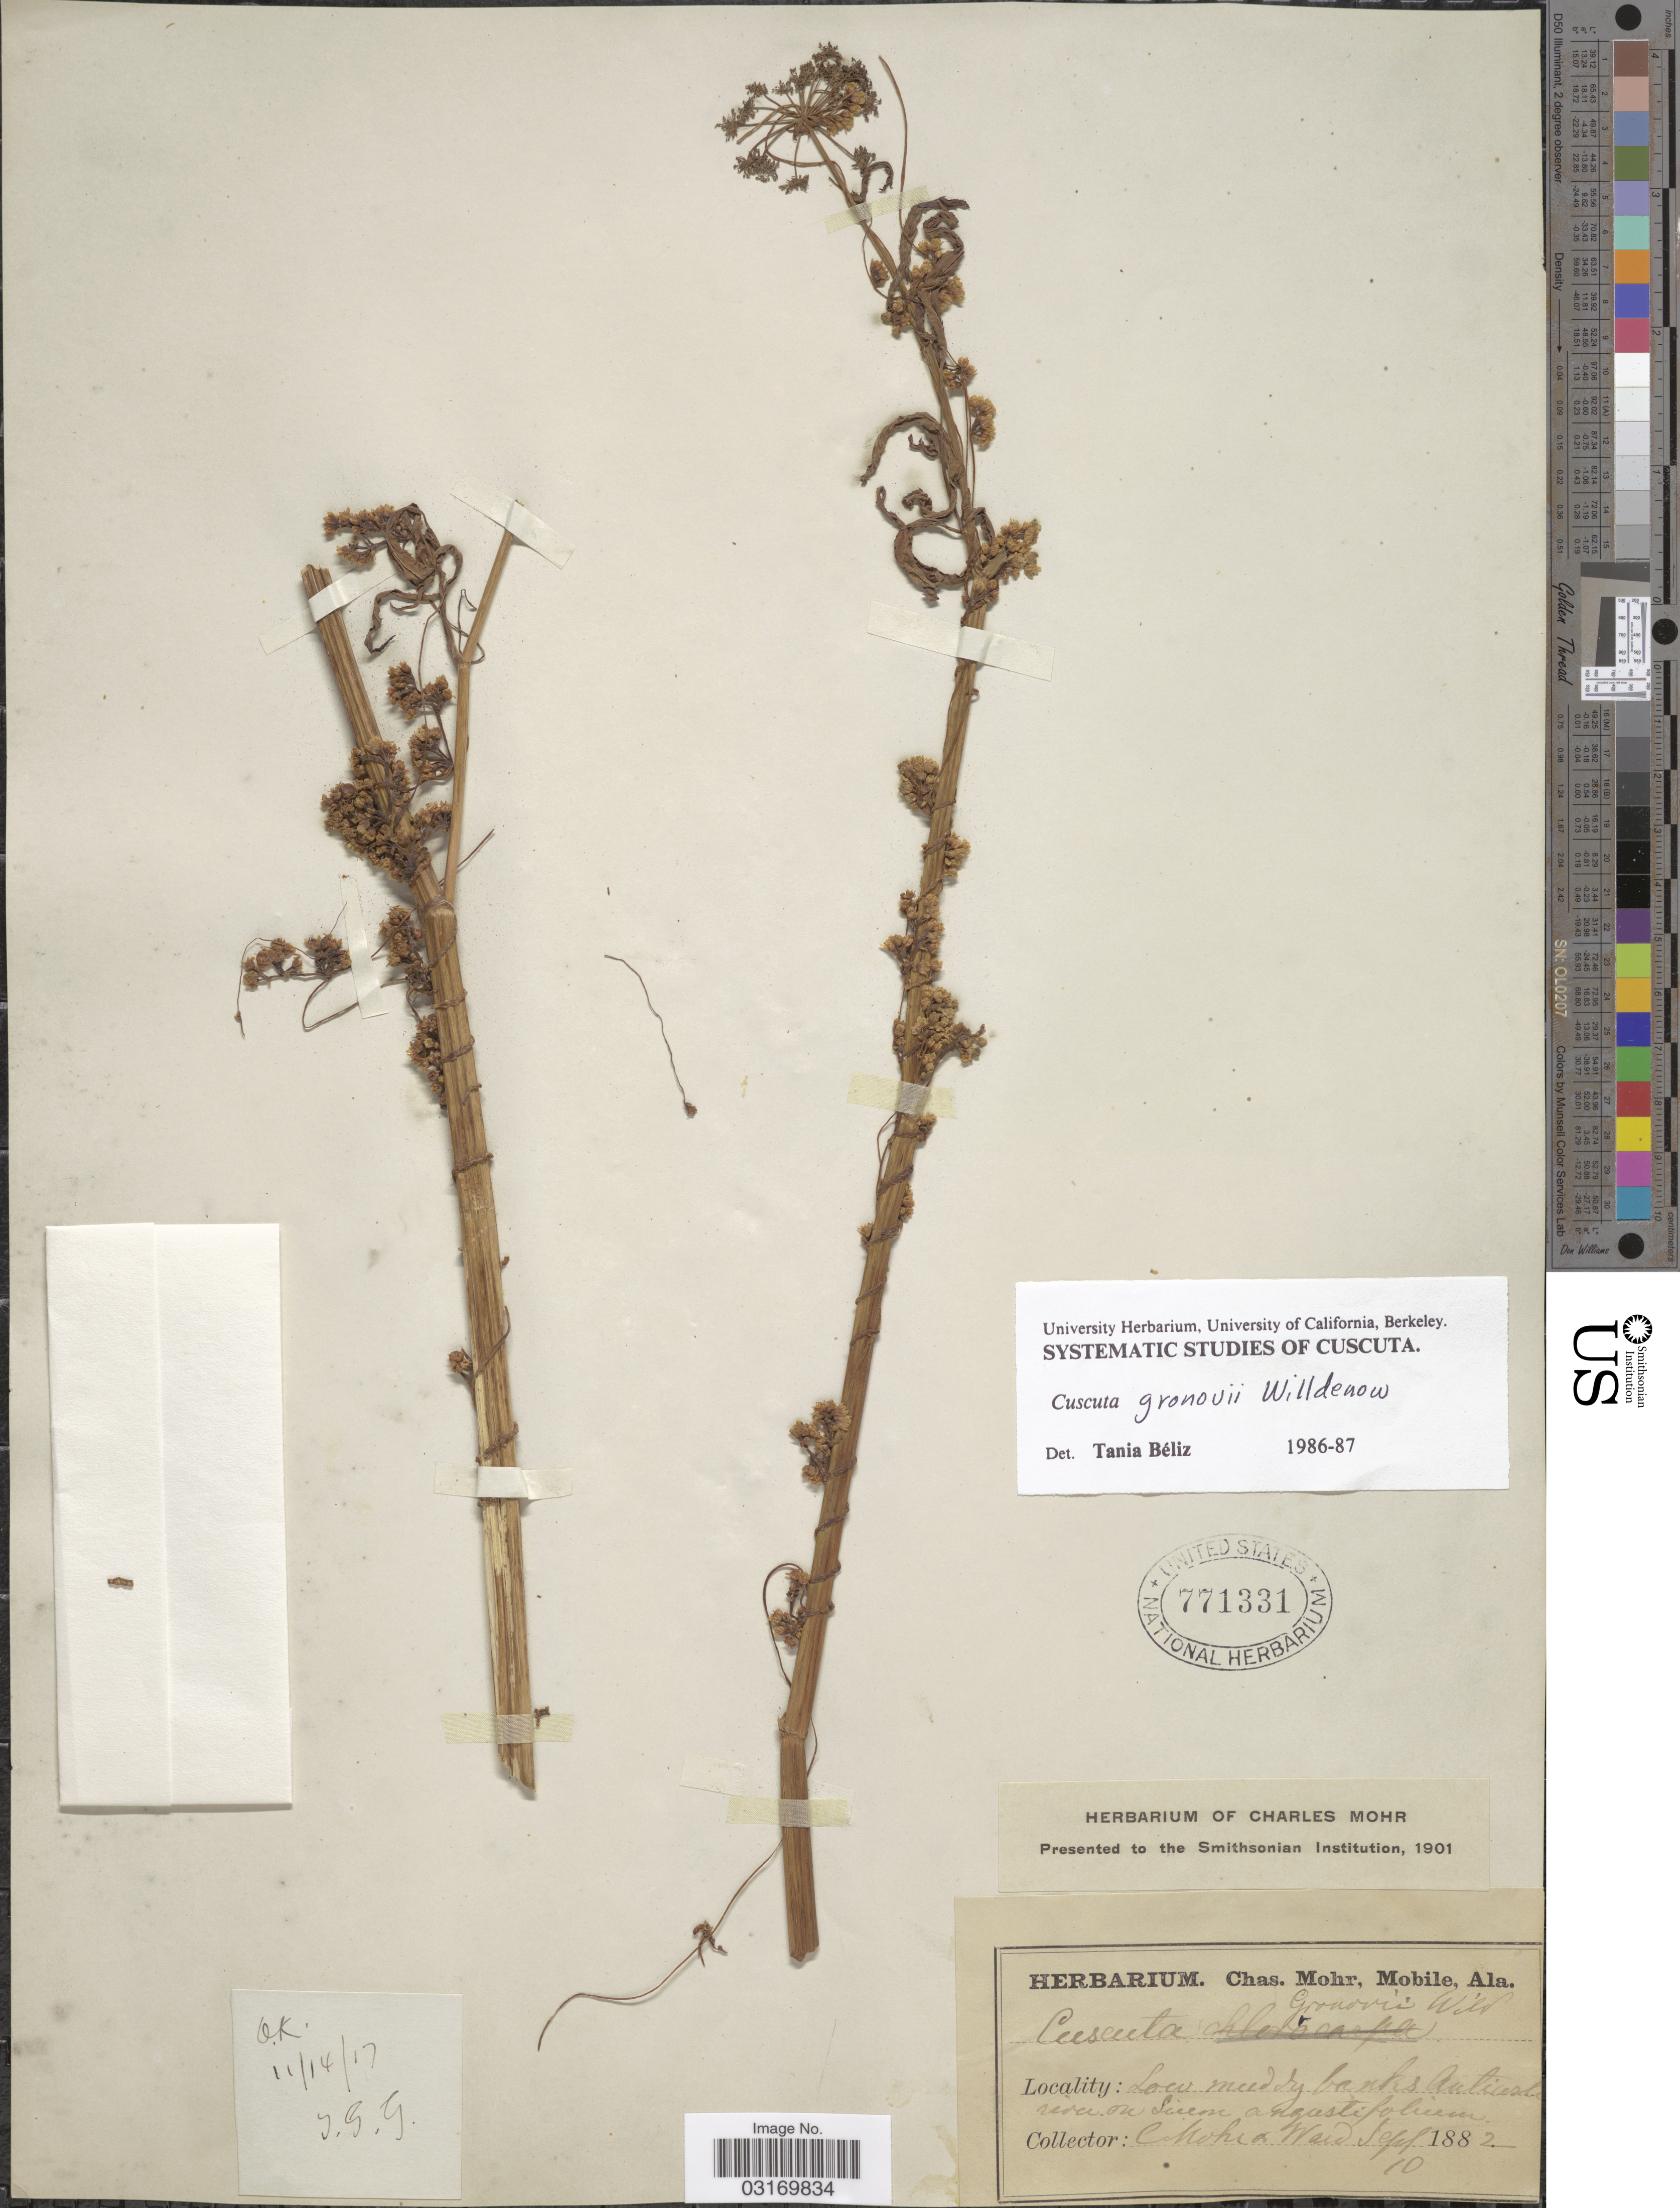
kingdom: Plantae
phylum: Tracheophyta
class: Magnoliopsida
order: Solanales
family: Convolvulaceae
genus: Cuscuta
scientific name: Cuscuta gronovii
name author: Willd. ex Schult.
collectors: C. Mohr & -- Ward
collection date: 1882-09-10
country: United States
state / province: Alabama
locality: Low muddy banks Anticosti river.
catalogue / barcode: US 771331